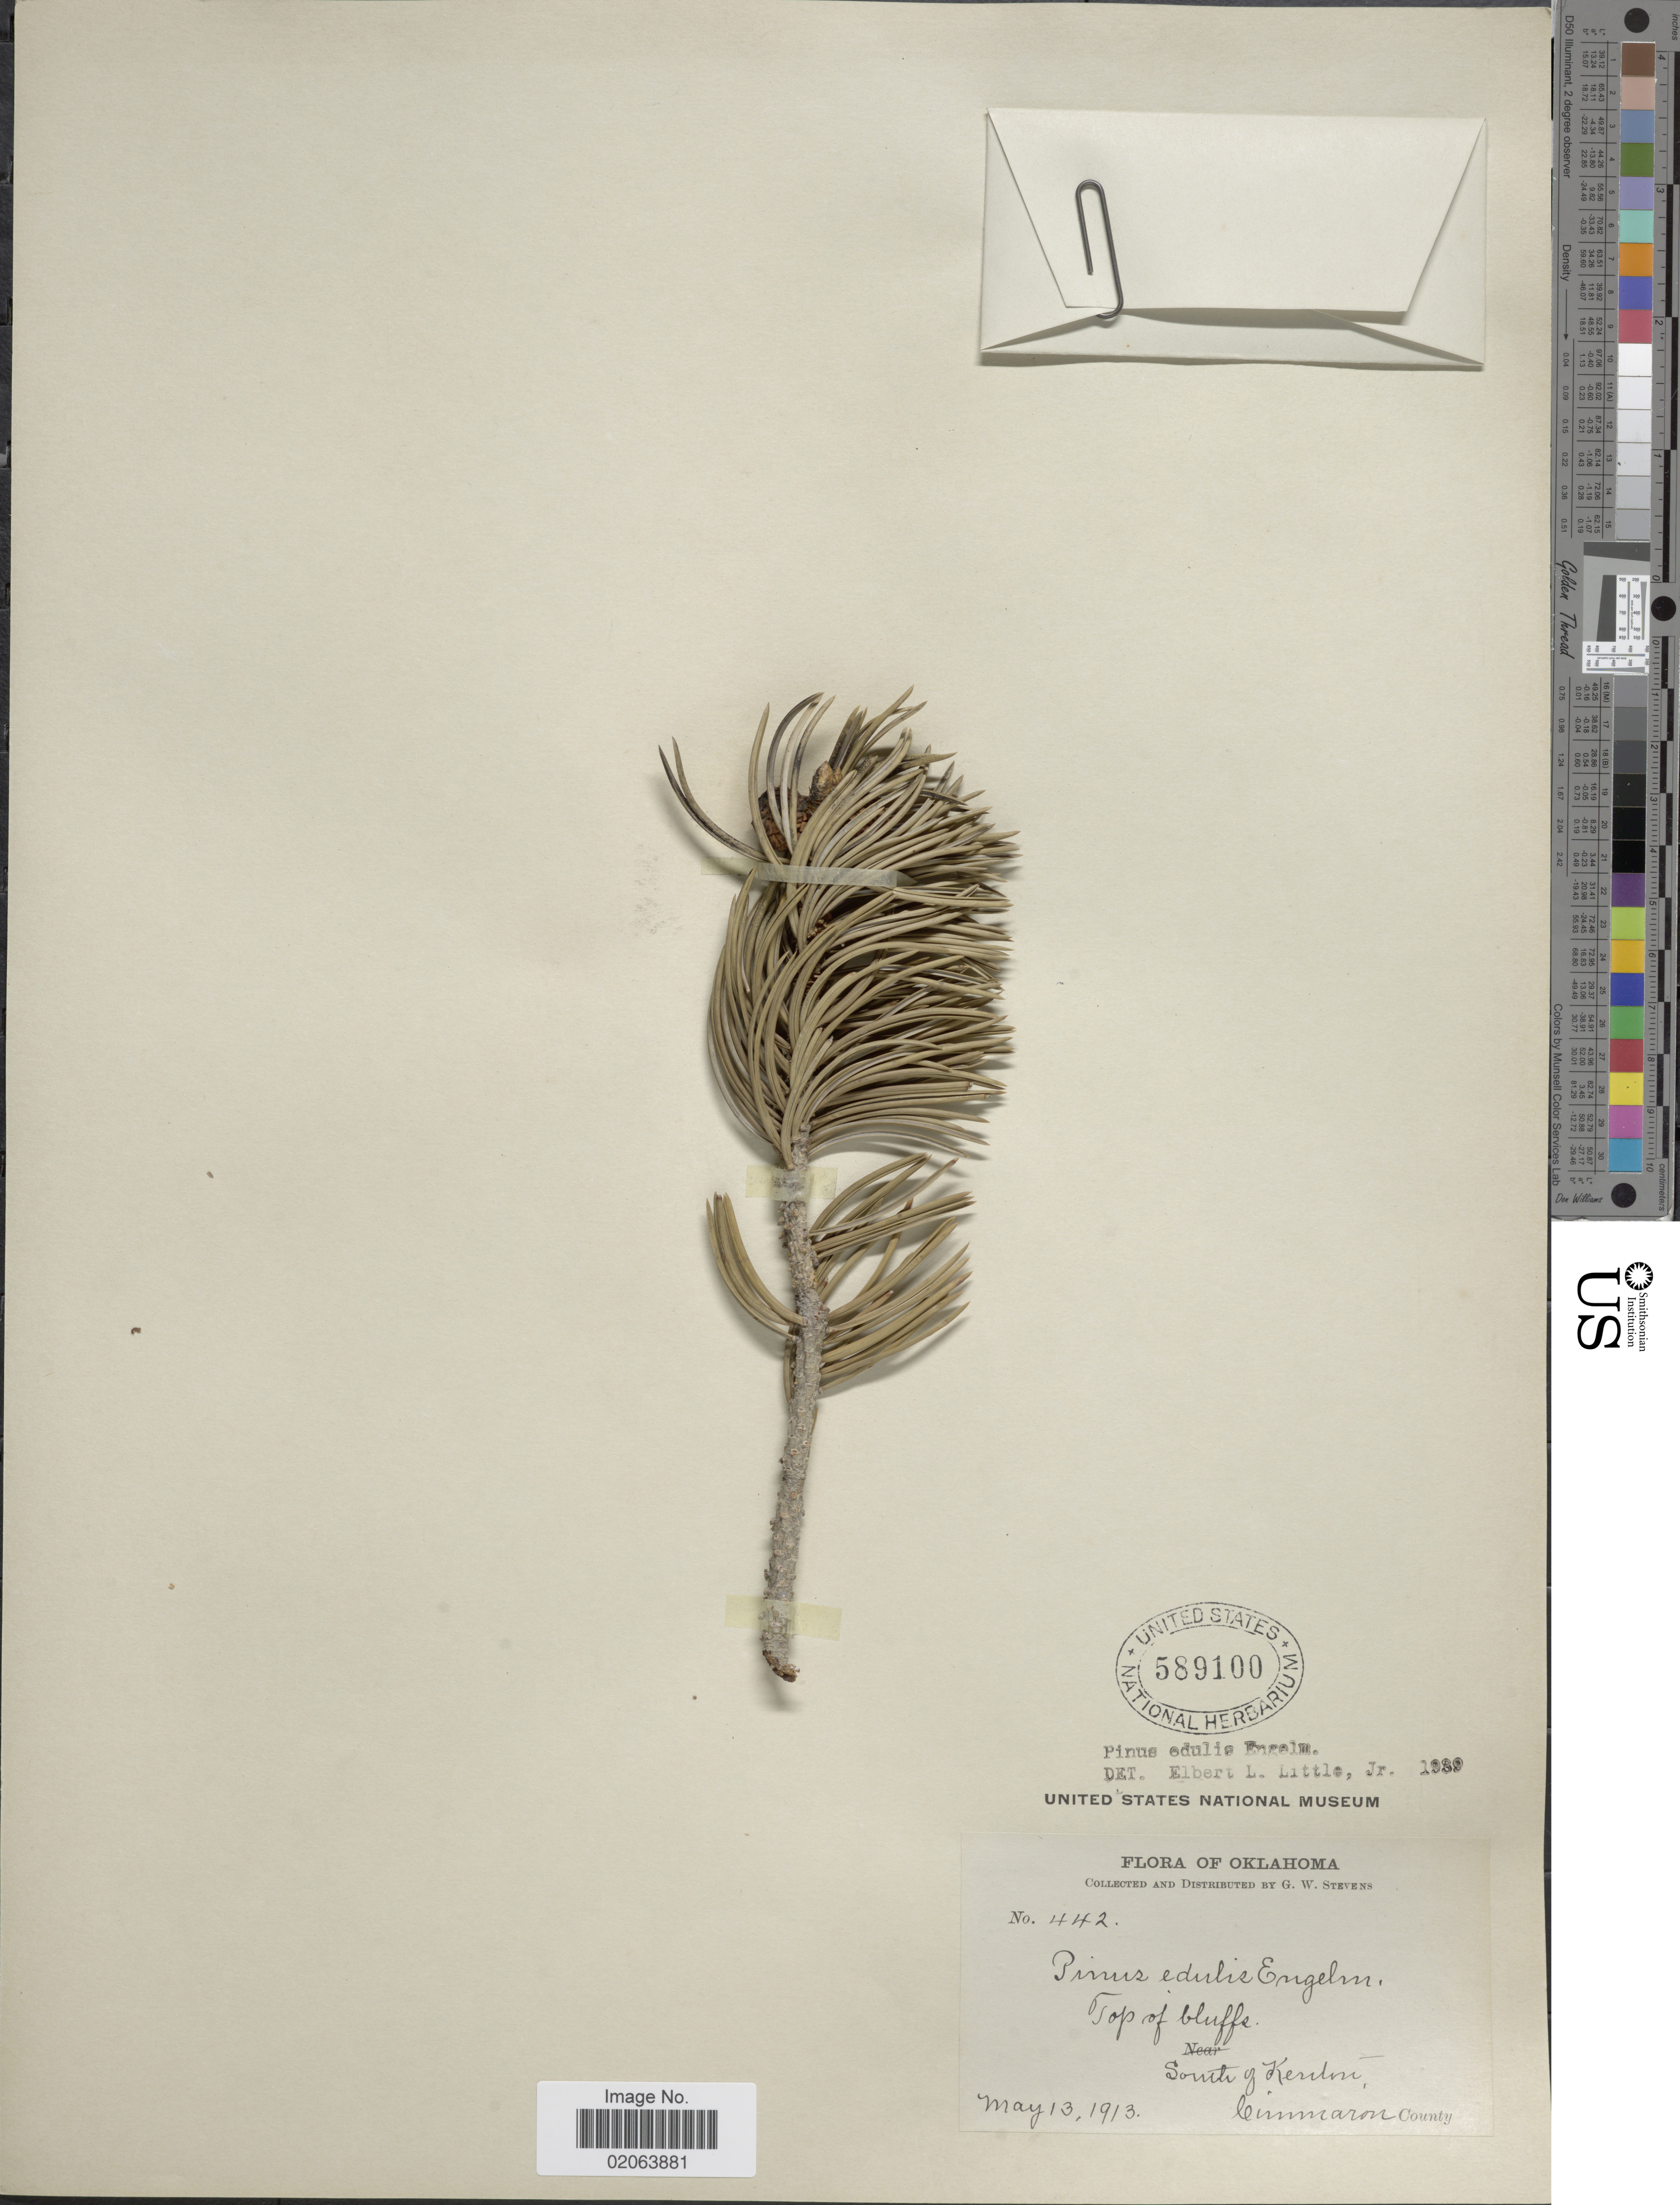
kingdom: Plantae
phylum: Tracheophyta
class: Pinopsida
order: Pinales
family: Pinaceae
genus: Pinus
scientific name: Pinus edulis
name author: Engelm.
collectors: G. W. Stevens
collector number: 442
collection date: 1913-05-13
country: United States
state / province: Oklahoma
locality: South of Kenton. Cimarron County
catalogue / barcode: US 589100